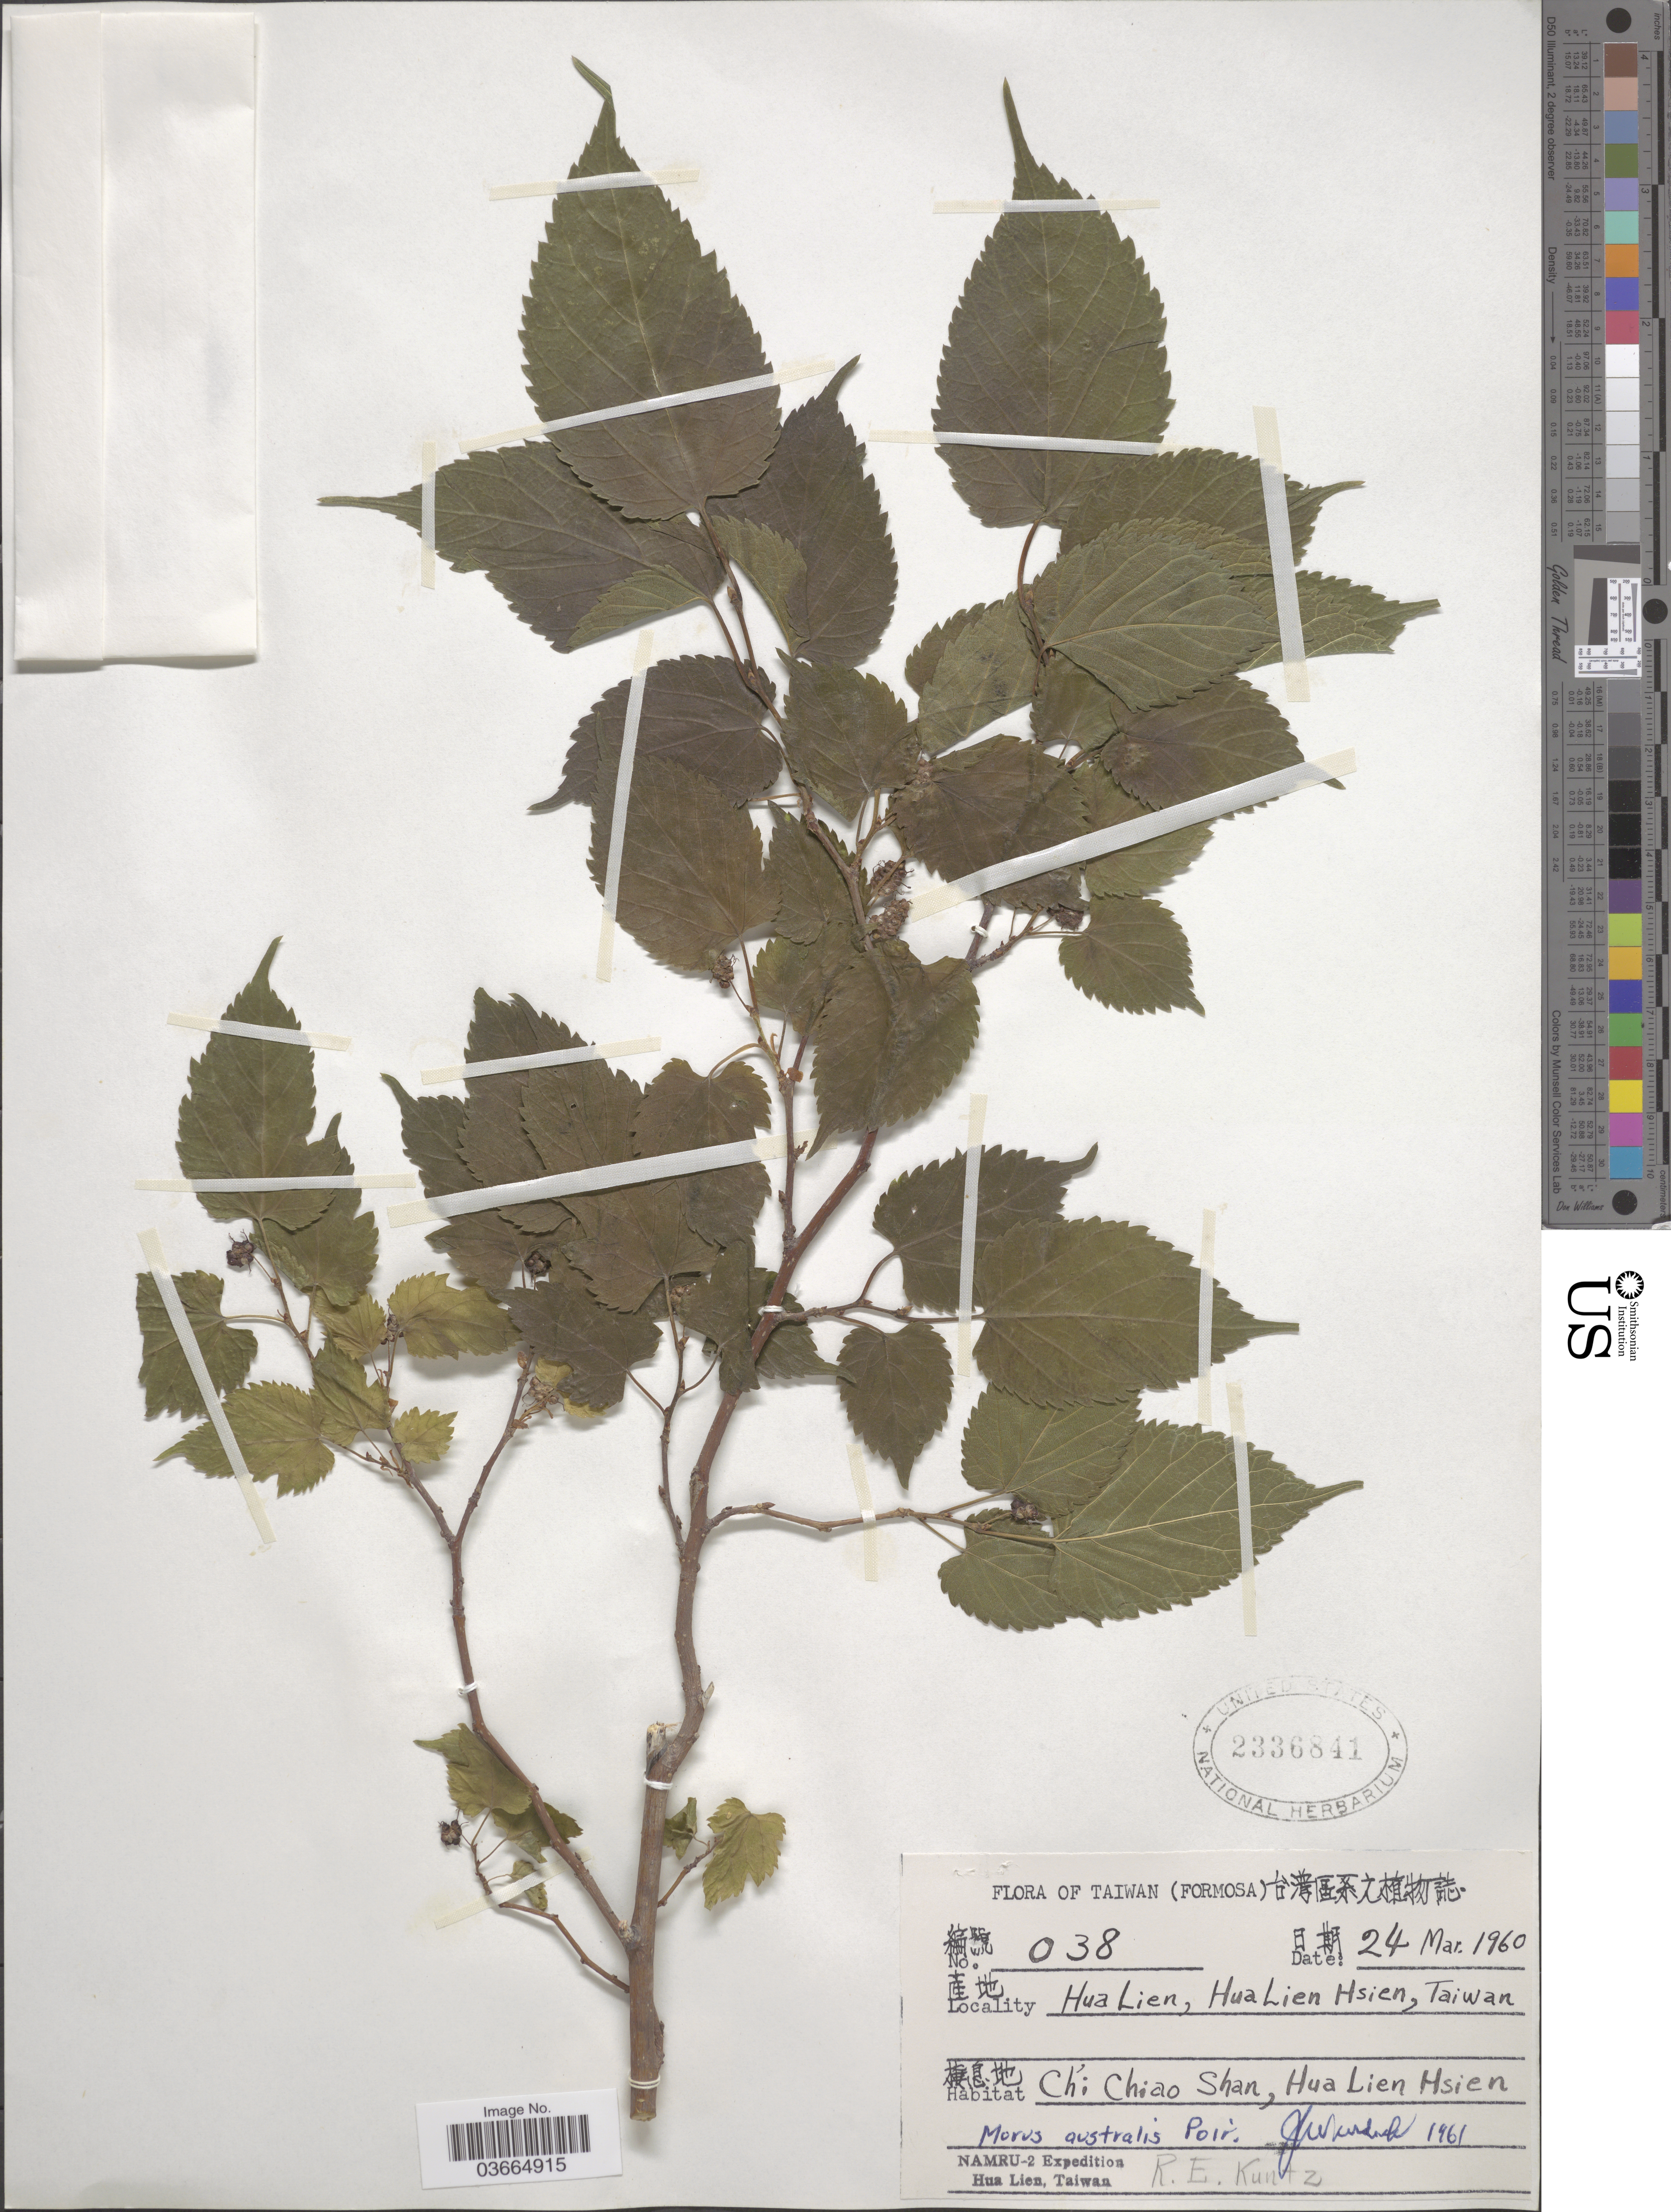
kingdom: Plantae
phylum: Tracheophyta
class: Magnoliopsida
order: Rosales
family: Moraceae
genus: Morus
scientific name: Morus acidosa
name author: Griff.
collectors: R. E. Kuntz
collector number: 038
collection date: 1960-03-24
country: Taiwan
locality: Formosa. Hua Lien, Hua Lien Hsien. Chi Chiao Shan, Hua Lien Hsien.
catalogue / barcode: US 2336841